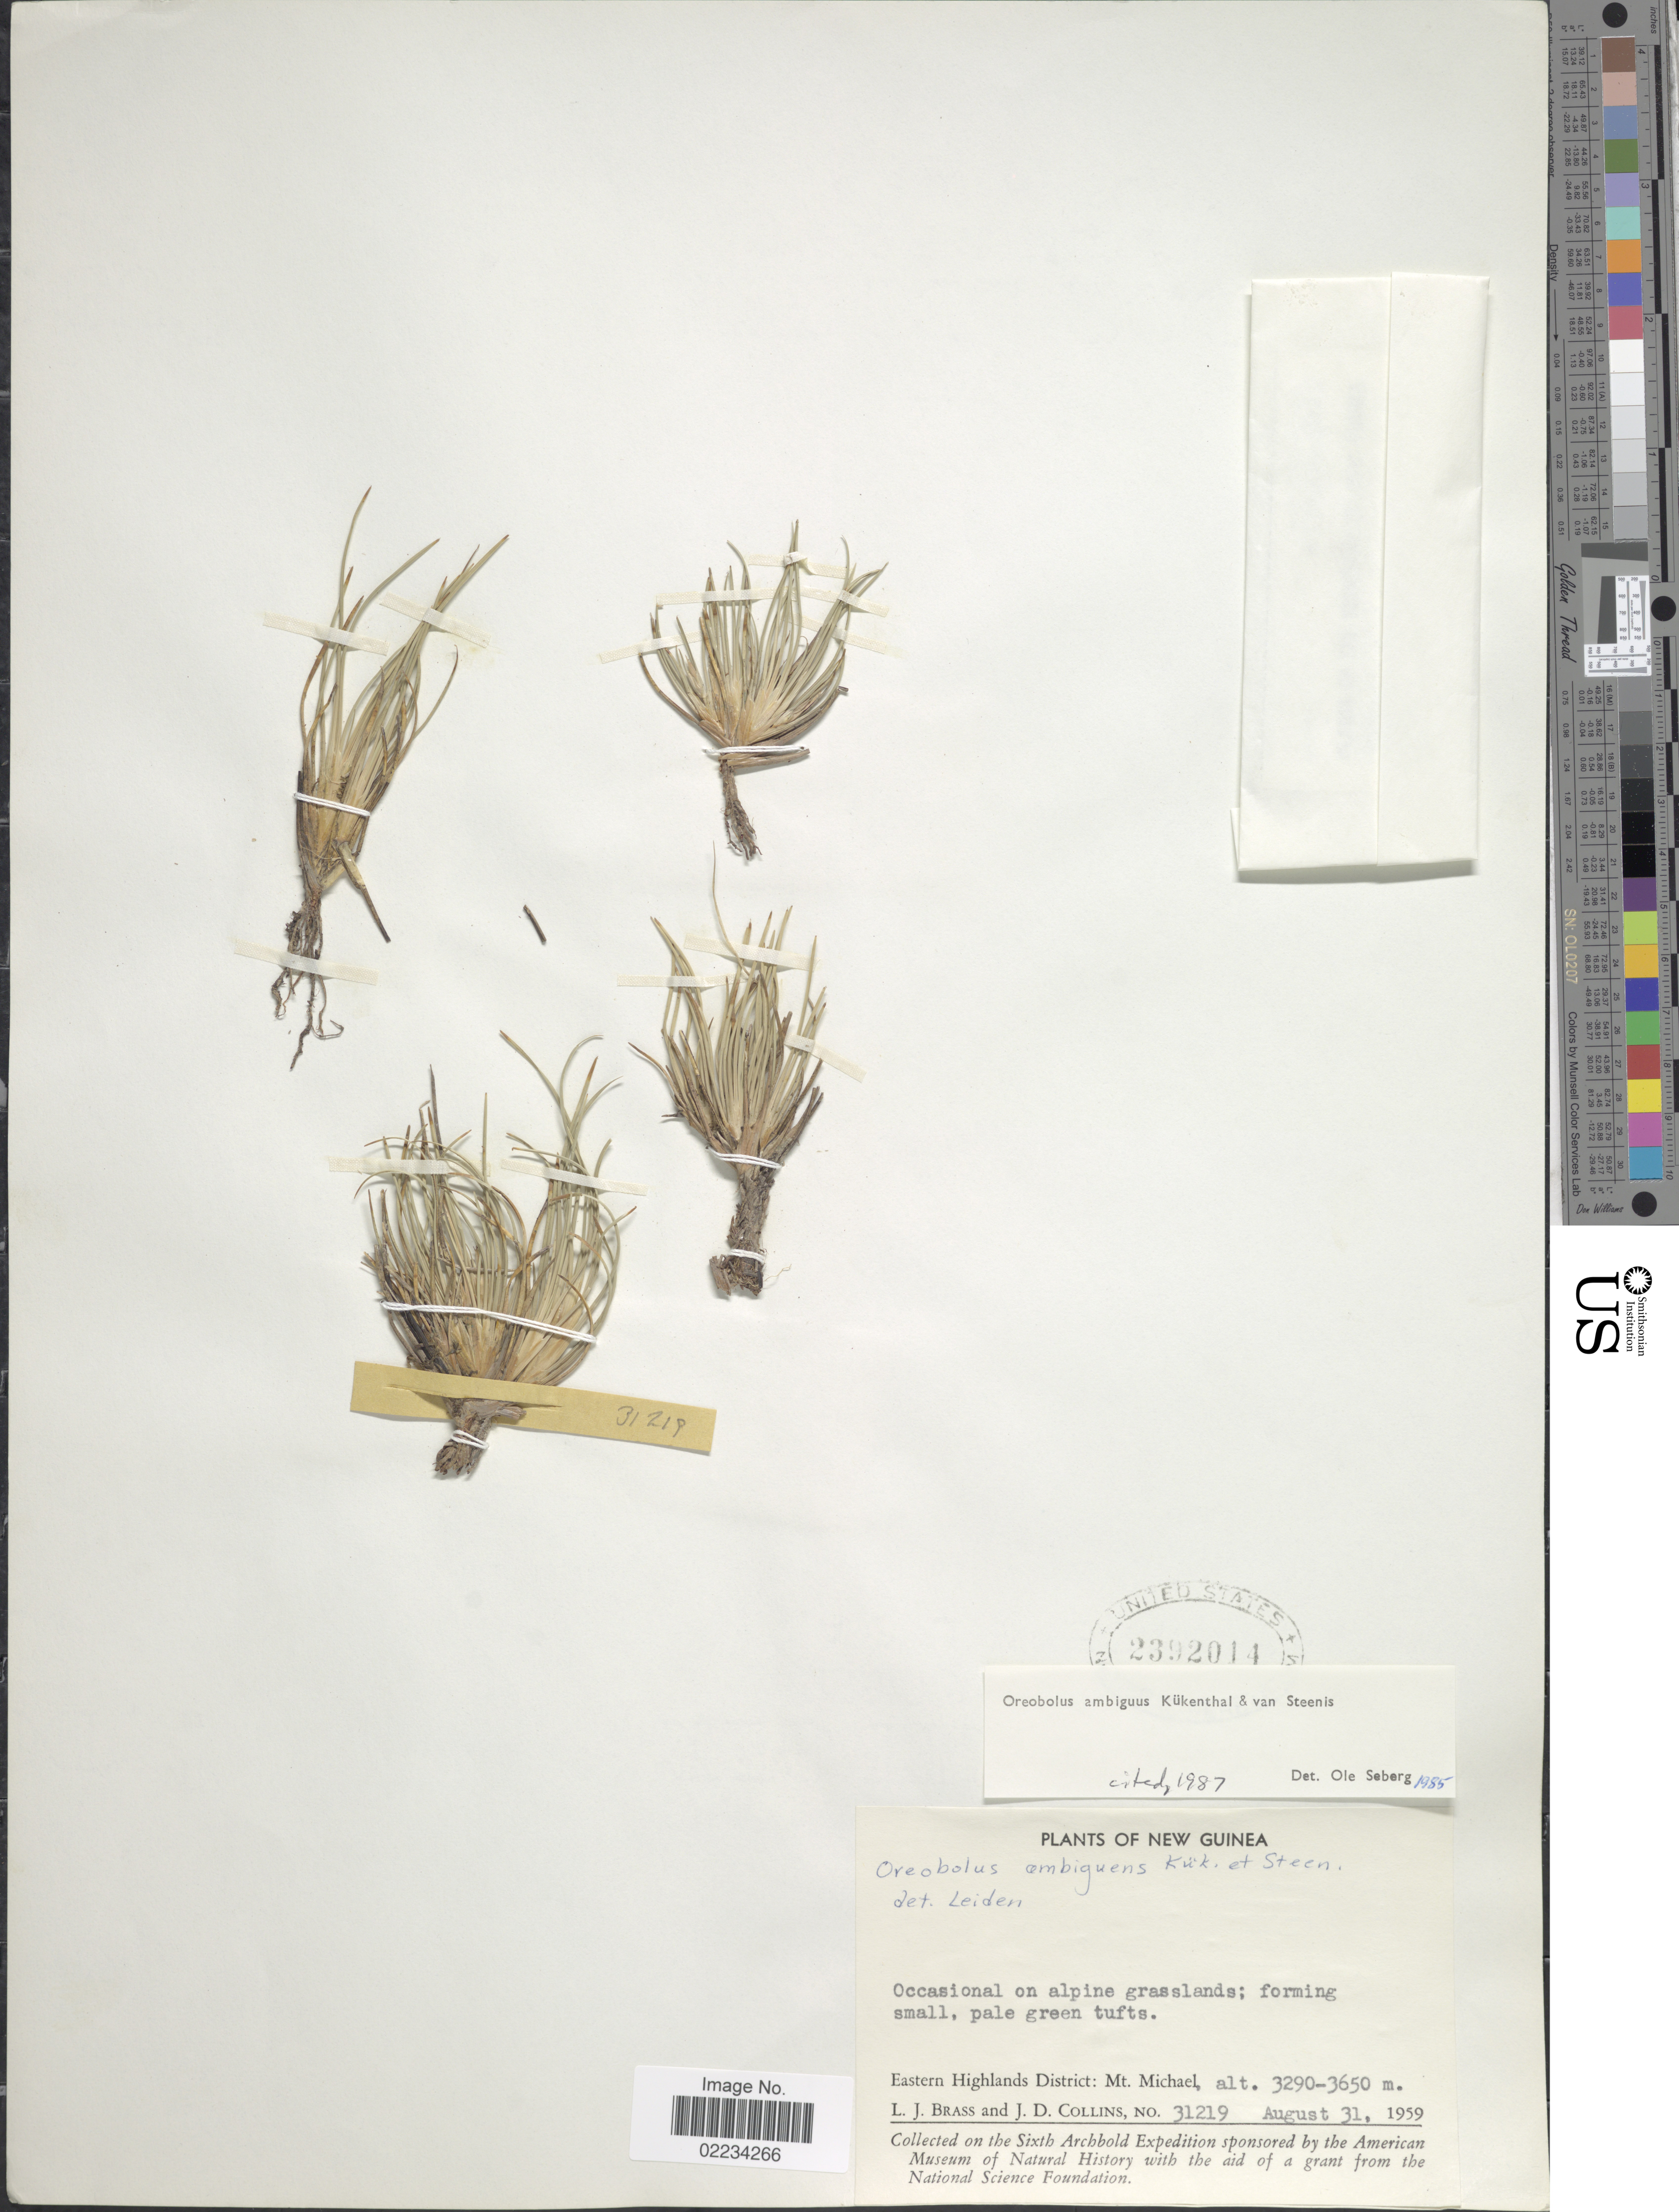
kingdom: Plantae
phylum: Tracheophyta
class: Liliopsida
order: Poales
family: Cyperaceae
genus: Oreobolus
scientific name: Oreobolus ambiguus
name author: Kük. & Steenis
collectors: L. J. Brass & J. Collins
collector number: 31219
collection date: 1959-08-31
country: Papua New Guinea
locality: New Guinea, Eastern Highlands District: Mt Michael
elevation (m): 3290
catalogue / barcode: US 2392014